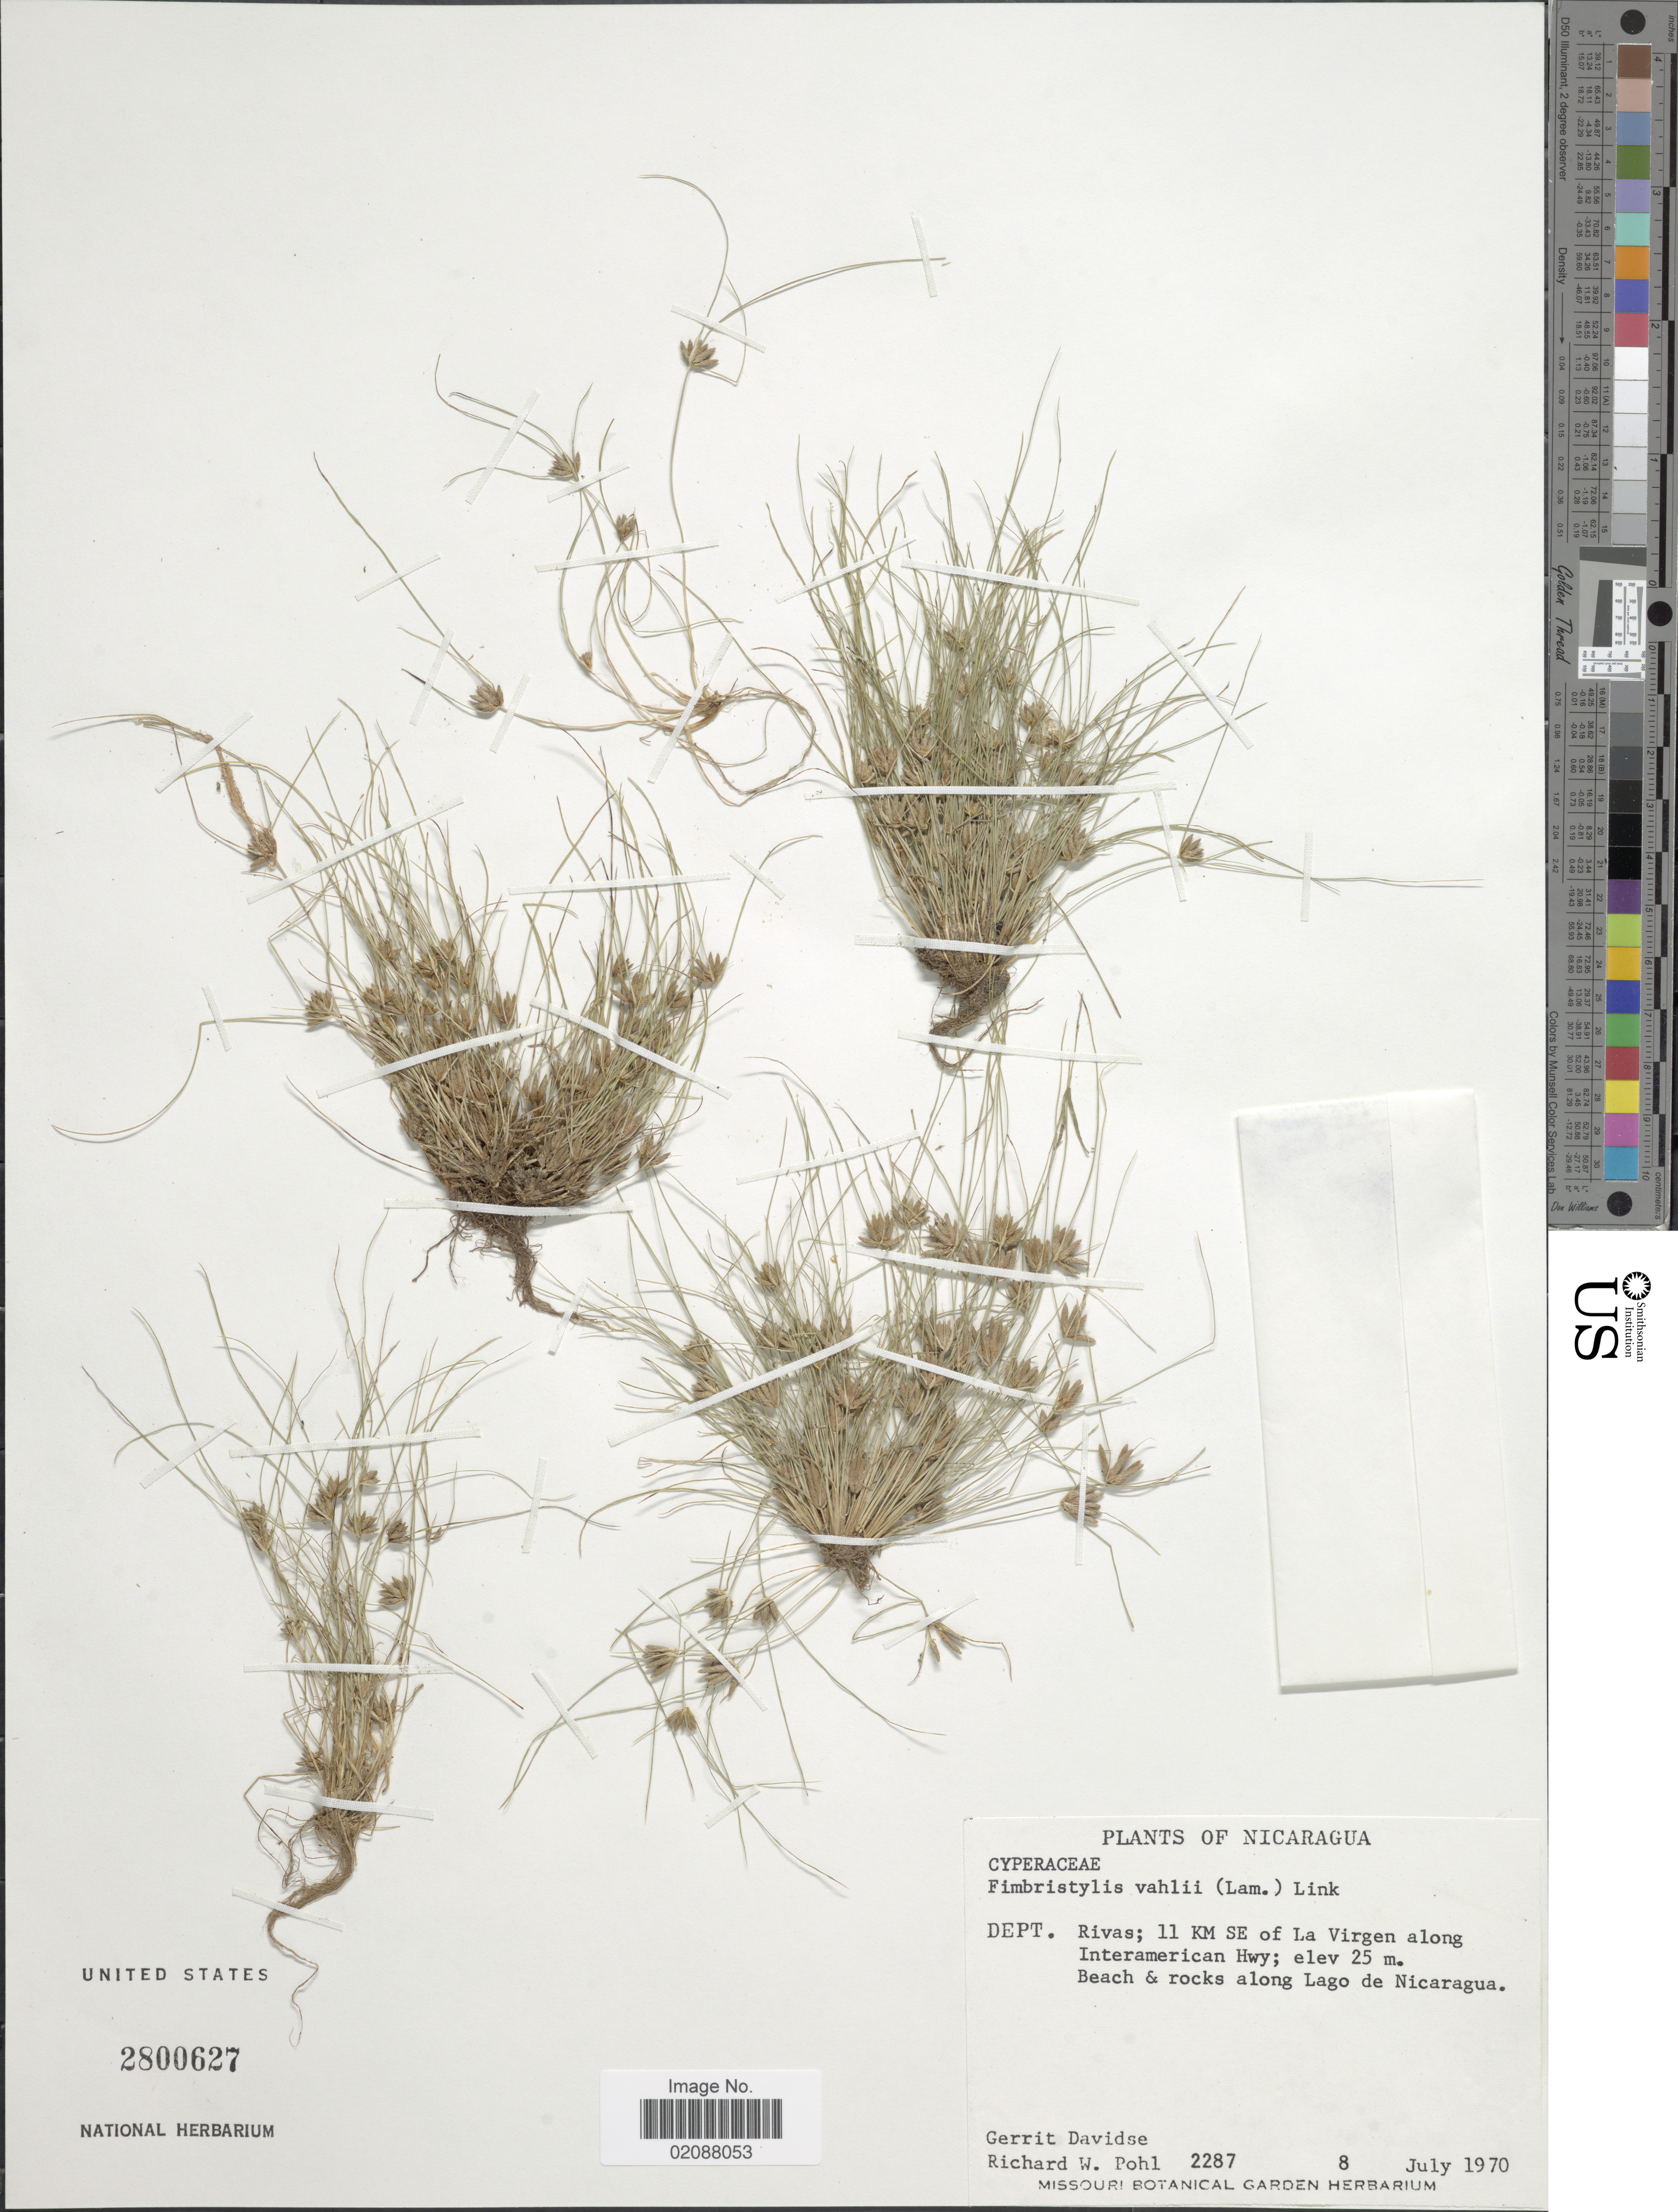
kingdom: Plantae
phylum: Tracheophyta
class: Liliopsida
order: Poales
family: Cyperaceae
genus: Fimbristylis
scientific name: Fimbristylis vahlii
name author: (Lam.) Link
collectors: G. Davidse & R. W. Pohl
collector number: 2287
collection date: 1970-07-08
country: Nicaragua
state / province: Rivas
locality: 11 km SE of LA virgen along Interamerican Hwy; beach & rocks along Lago de Nicaragua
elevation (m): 25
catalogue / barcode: US 2800627